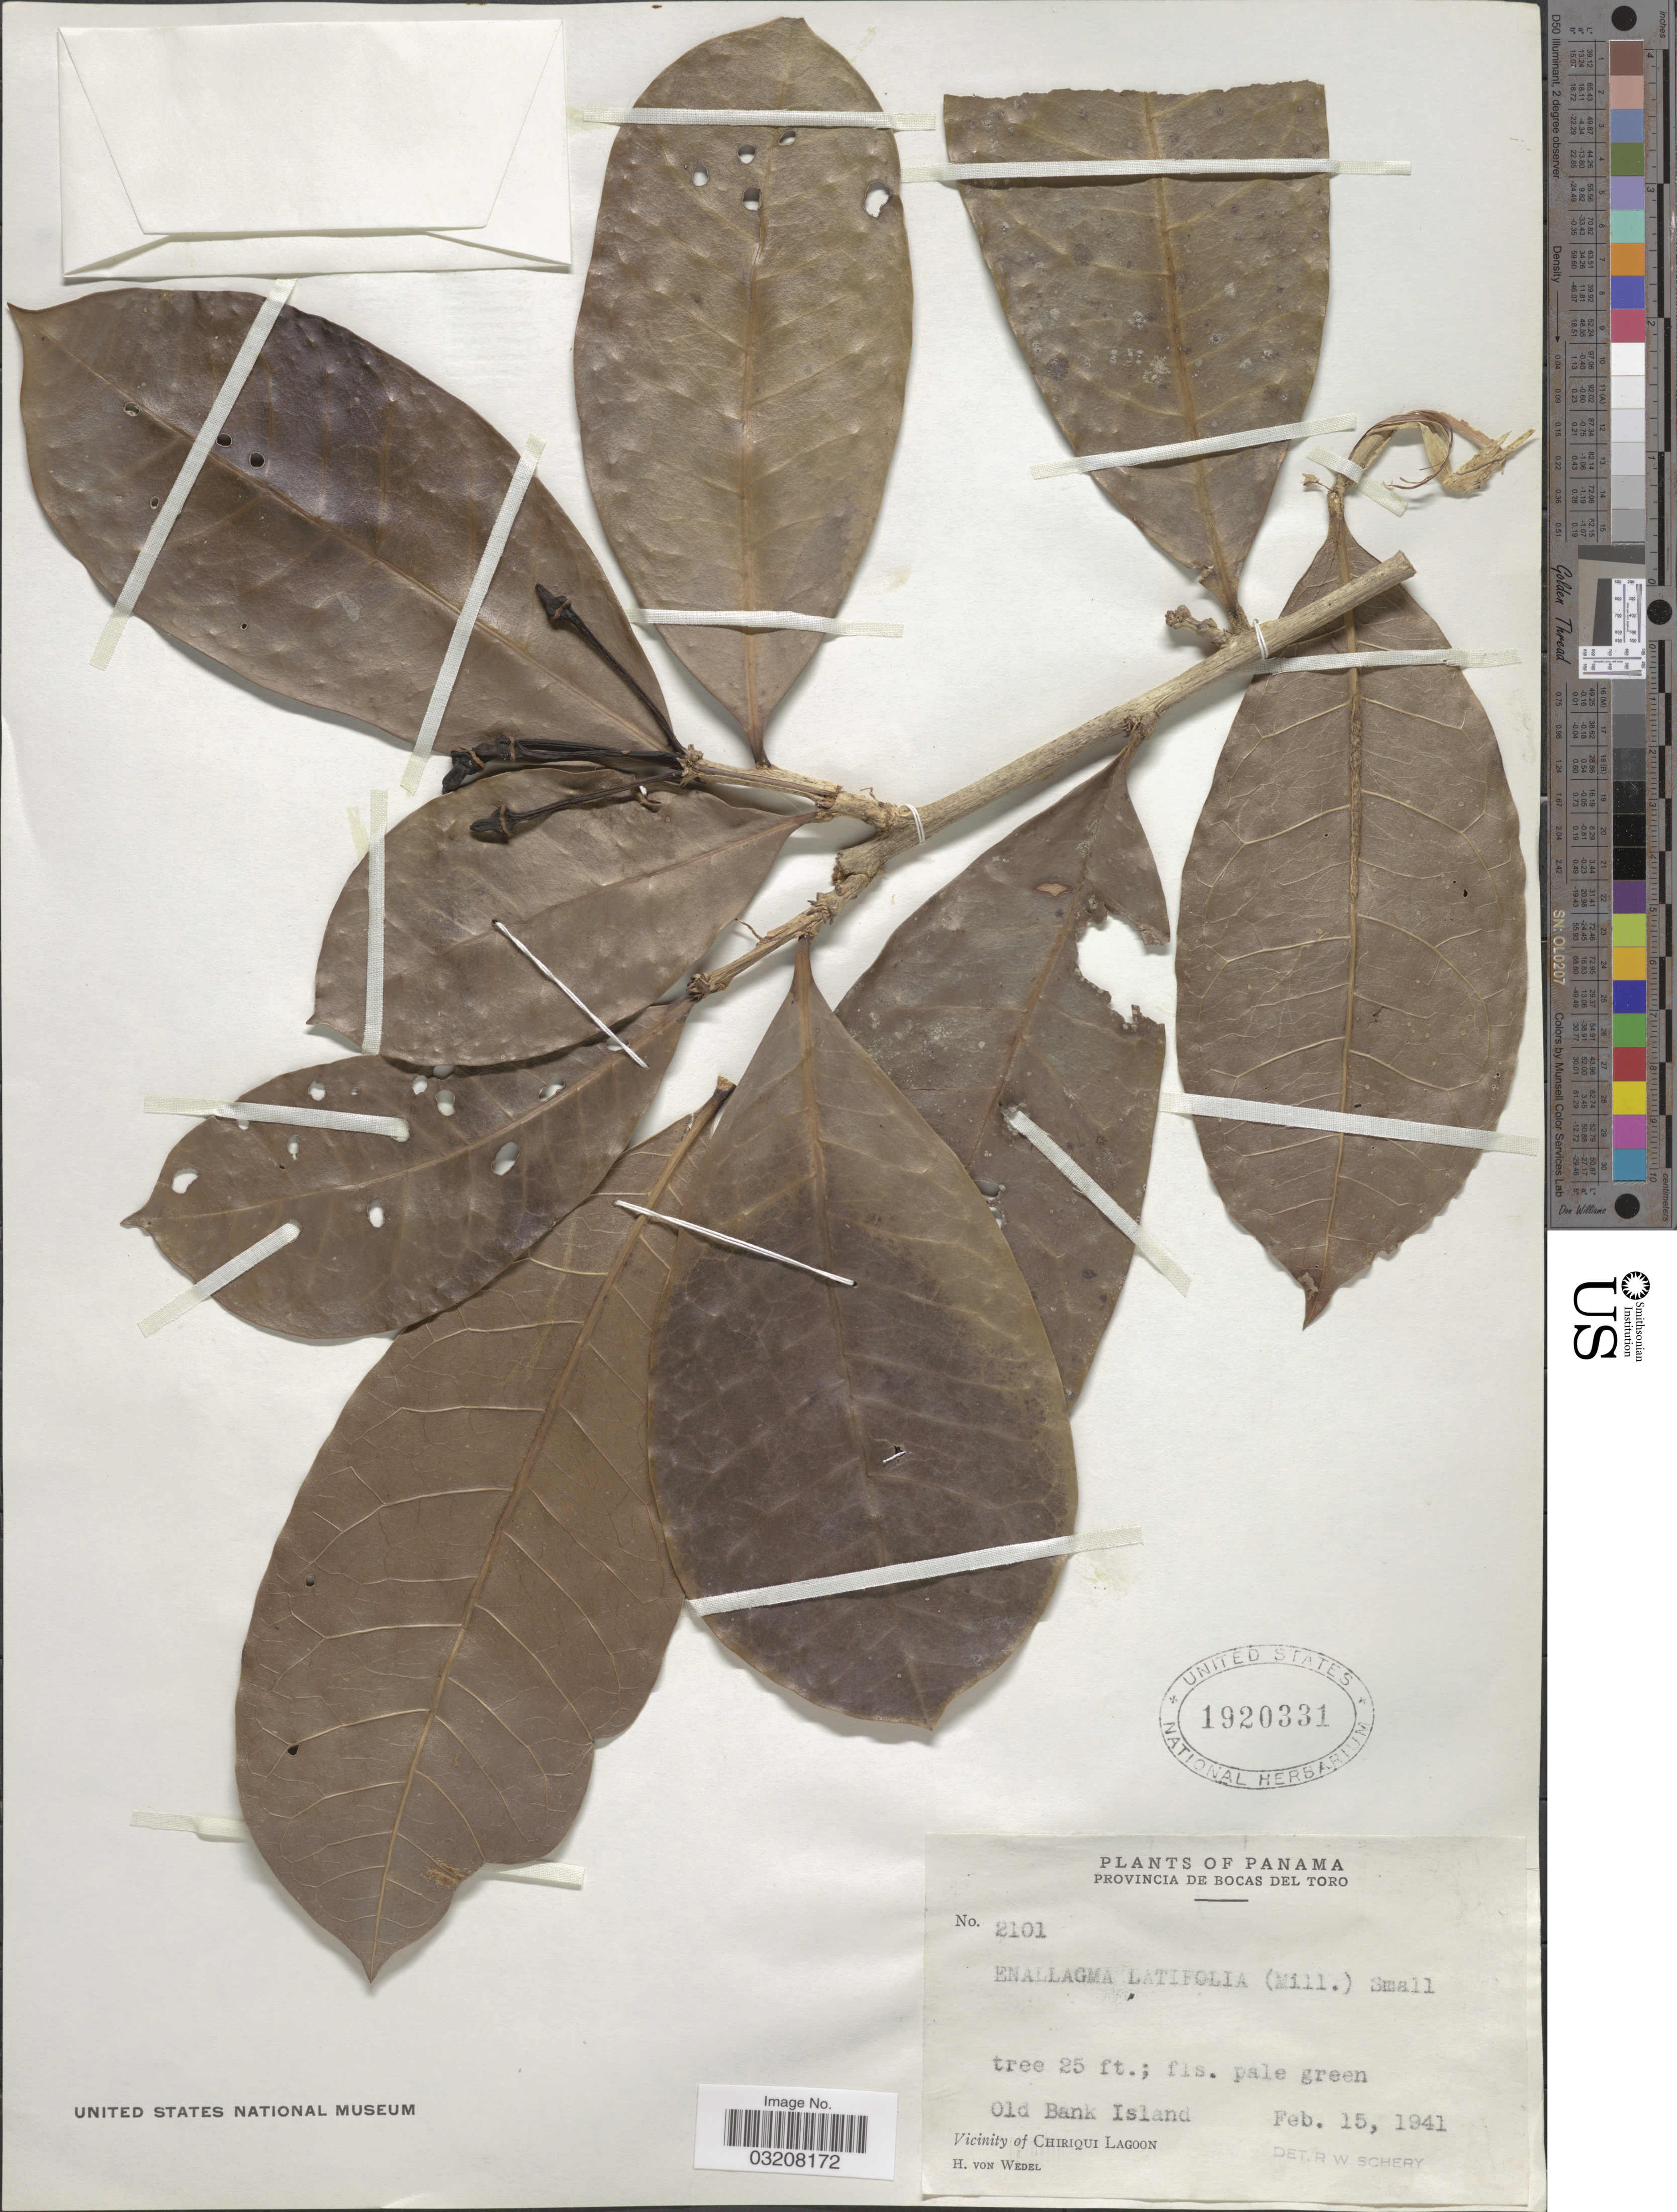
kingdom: Plantae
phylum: Tracheophyta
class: Magnoliopsida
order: Lamiales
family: Bignoniaceae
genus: Amphitecna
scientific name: Amphitecna latifolia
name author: (Mill.) A.H. Gentry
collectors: H. von Wedel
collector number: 2101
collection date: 1941-02-15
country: Panama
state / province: Bocas del Toro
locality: Old Bank Island. Vicinity of Chiriqui Lagoon.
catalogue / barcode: US 1920331